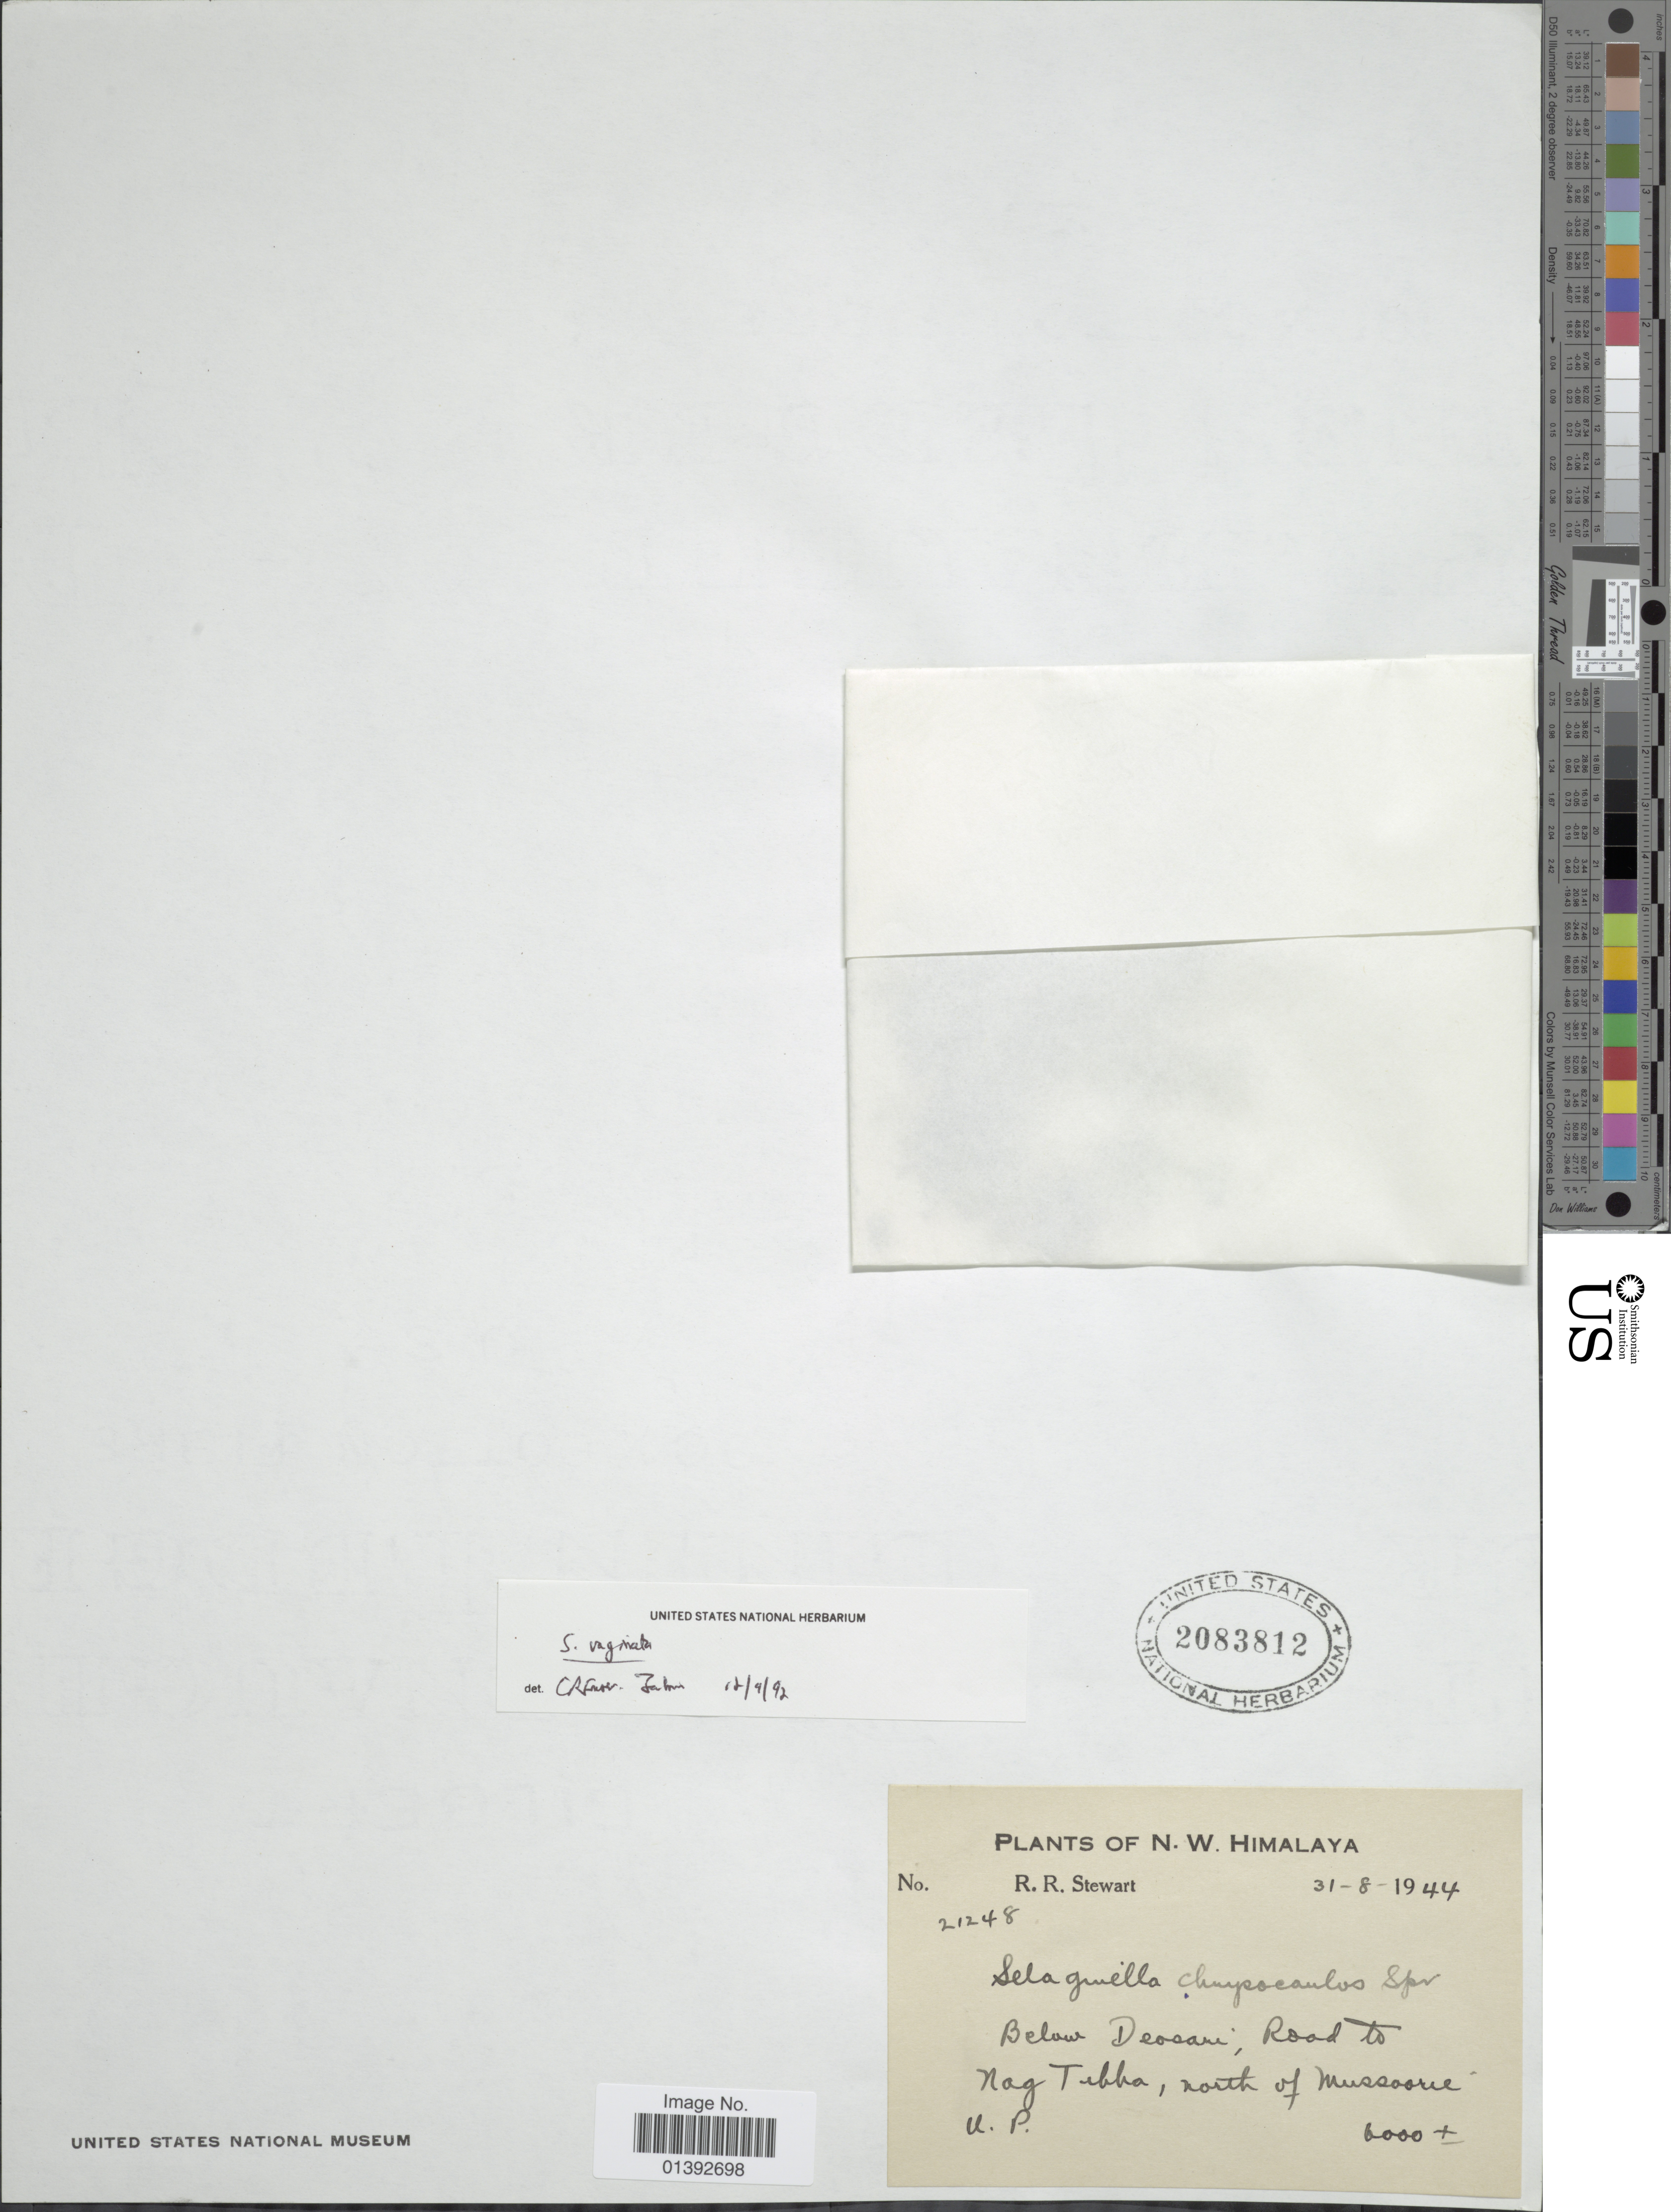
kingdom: Plantae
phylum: Tracheophyta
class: Lycopodiopsida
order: Selaginellales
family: Selaginellaceae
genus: Selaginella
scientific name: Selaginella chrysocaulos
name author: (Hook. & Grev.) Spring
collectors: R. R. Stewart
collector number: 21248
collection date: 1944-08-31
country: India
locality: Below Deosari, road to Nag Tibba, north of Mussoorie U.P.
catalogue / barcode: US 2083812